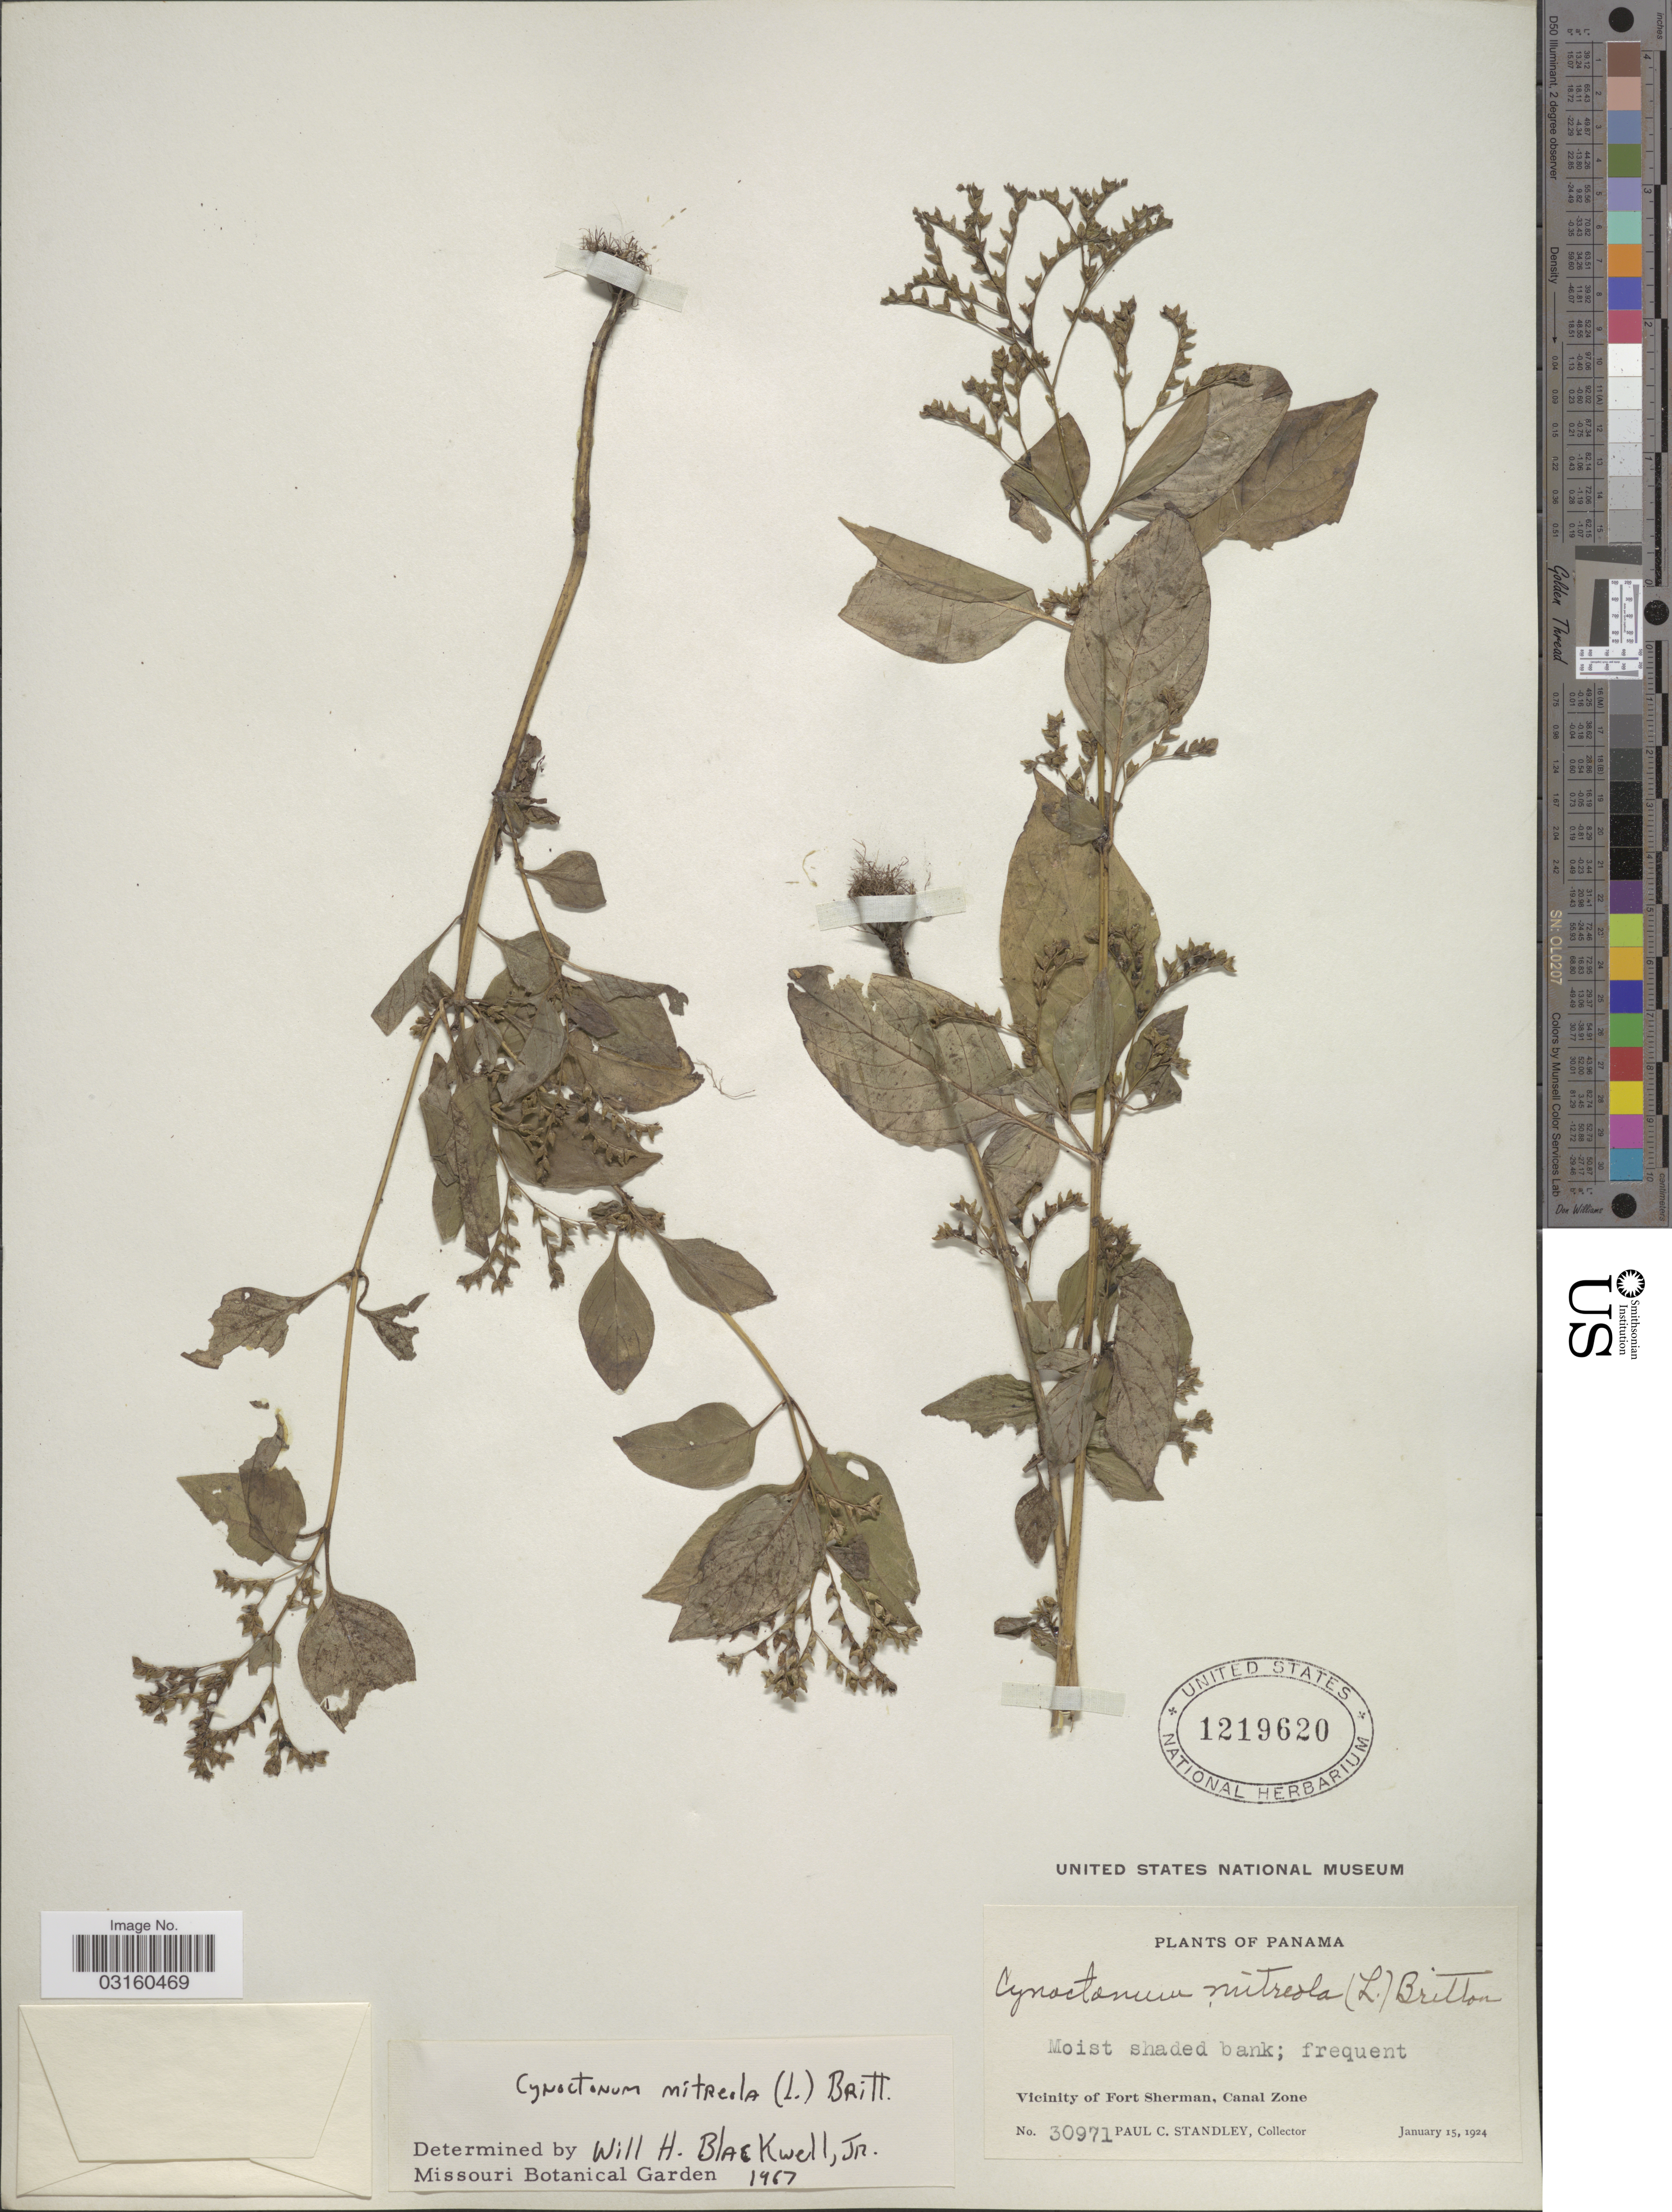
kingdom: Plantae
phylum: Tracheophyta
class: Magnoliopsida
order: Gentianales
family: Loganiaceae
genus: Mitreola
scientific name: Mitreola petiolata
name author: (J.F. Gmel.) Torr. & A. Gray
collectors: P. C. Standley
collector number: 30971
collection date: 1924-01-15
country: Panama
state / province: Colón / Panamá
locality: Vicinity of Fort Sherman, Canal Zone.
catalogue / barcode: US 1219620